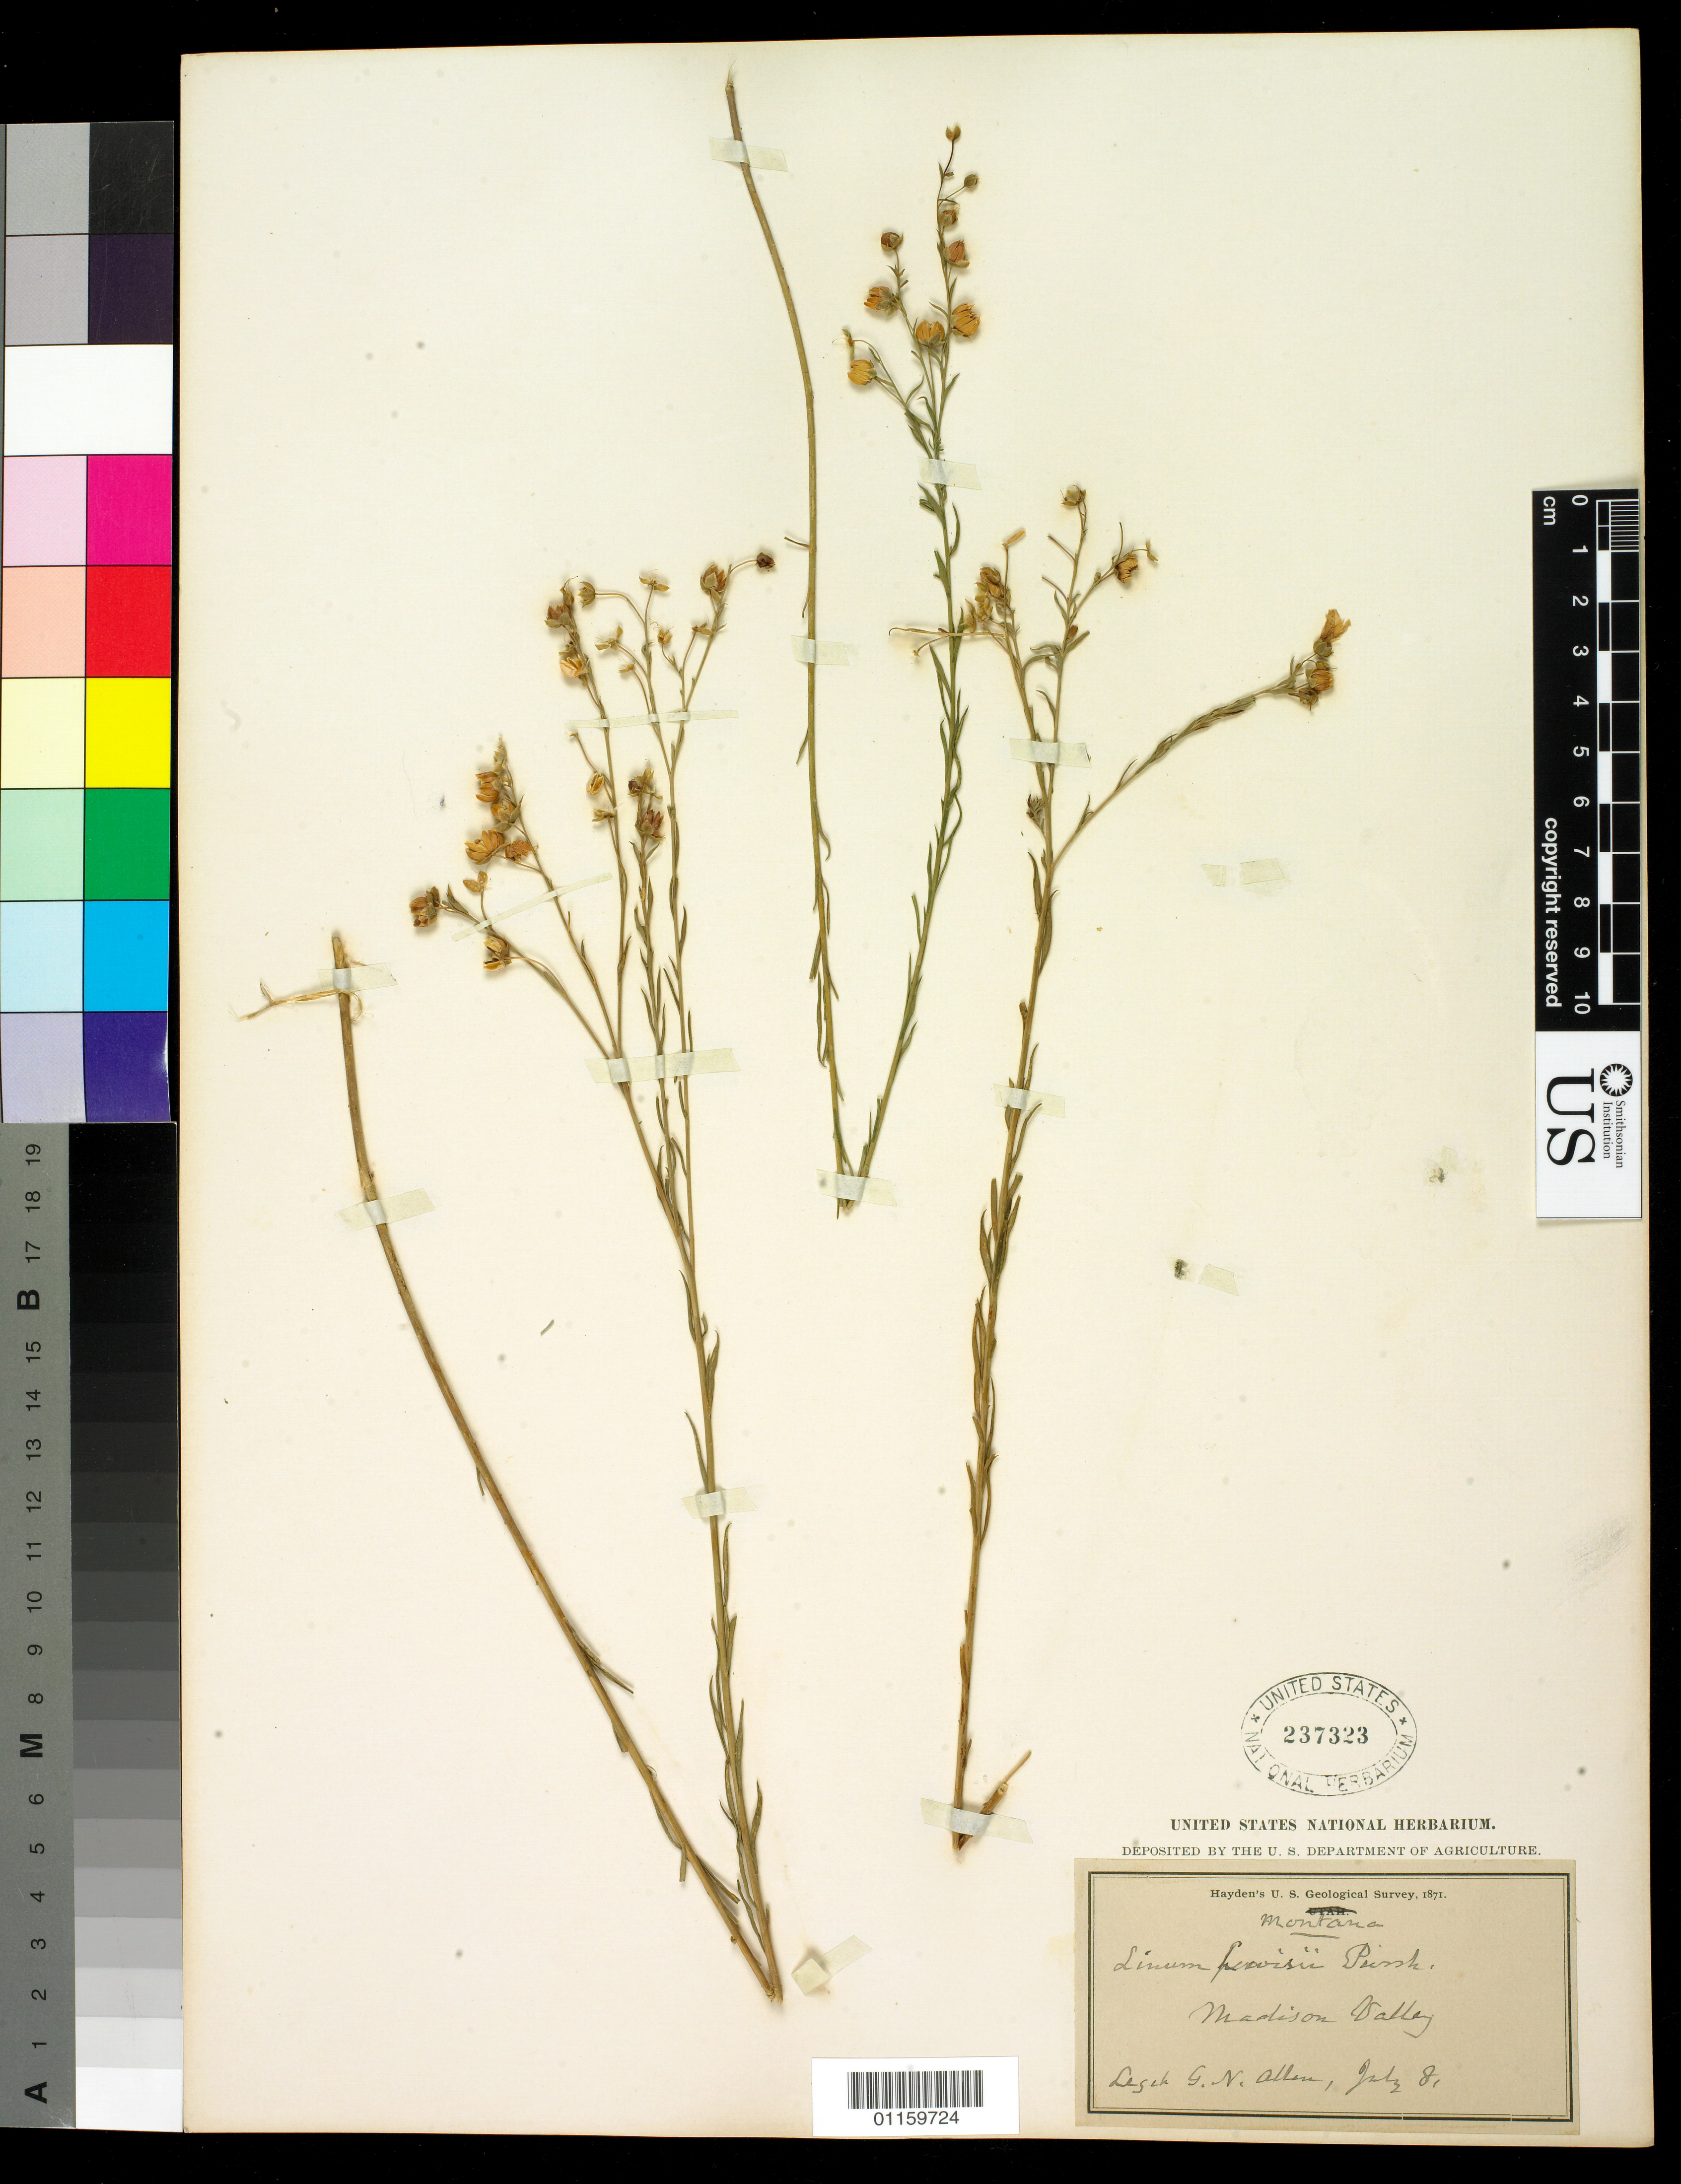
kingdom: Plantae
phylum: Tracheophyta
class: Magnoliopsida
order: Malpighiales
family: Linaceae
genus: Linum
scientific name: Linum lewisii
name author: Pursh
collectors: G. N. Allen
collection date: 1871-07-08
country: United States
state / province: Montana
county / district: Madison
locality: Madison Valley.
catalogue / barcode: US 237323